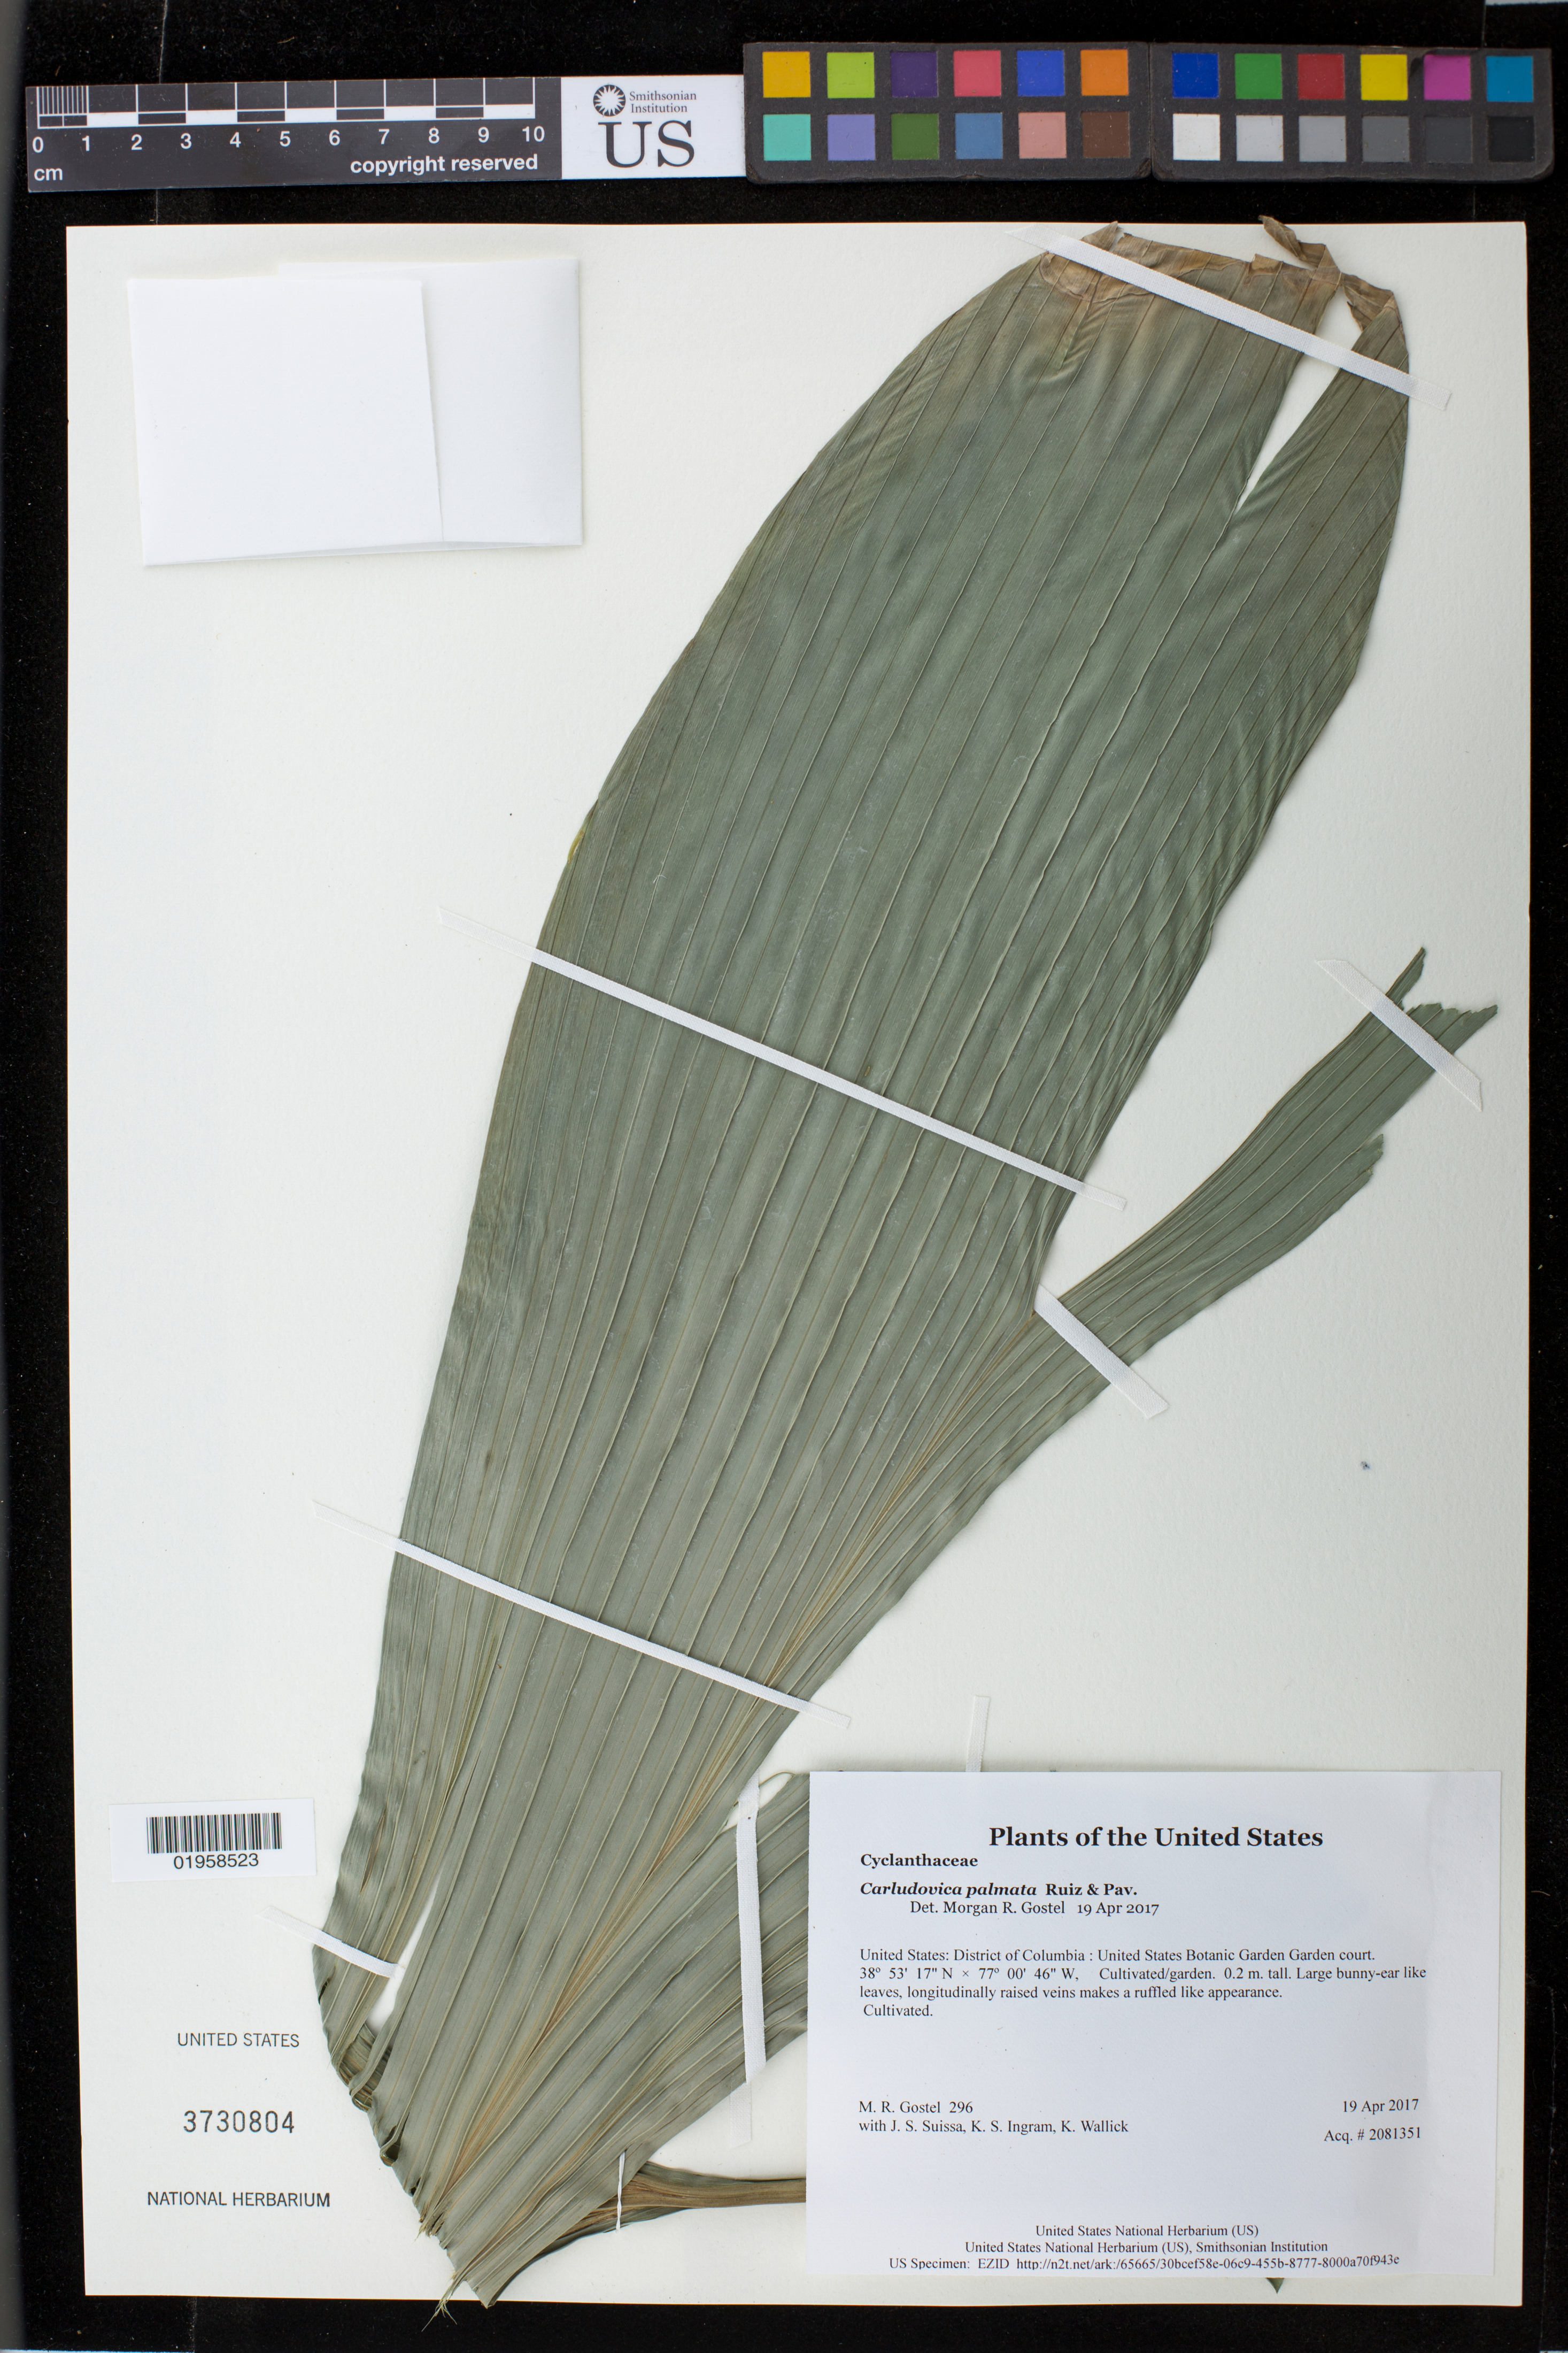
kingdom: Plantae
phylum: Tracheophyta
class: Liliopsida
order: Pandanales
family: Cyclanthaceae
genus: Carludovica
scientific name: Carludovica palmata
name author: Ruiz & Pav.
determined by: Gostel, M. R.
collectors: M. R. Gostel, J. S. Suissa, K. S. Ingram & K. Wallick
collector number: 296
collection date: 2017-04-19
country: United States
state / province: District of Columbia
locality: United States Botanic Garden Garden court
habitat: Cultivated/garden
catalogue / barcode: US 3730804